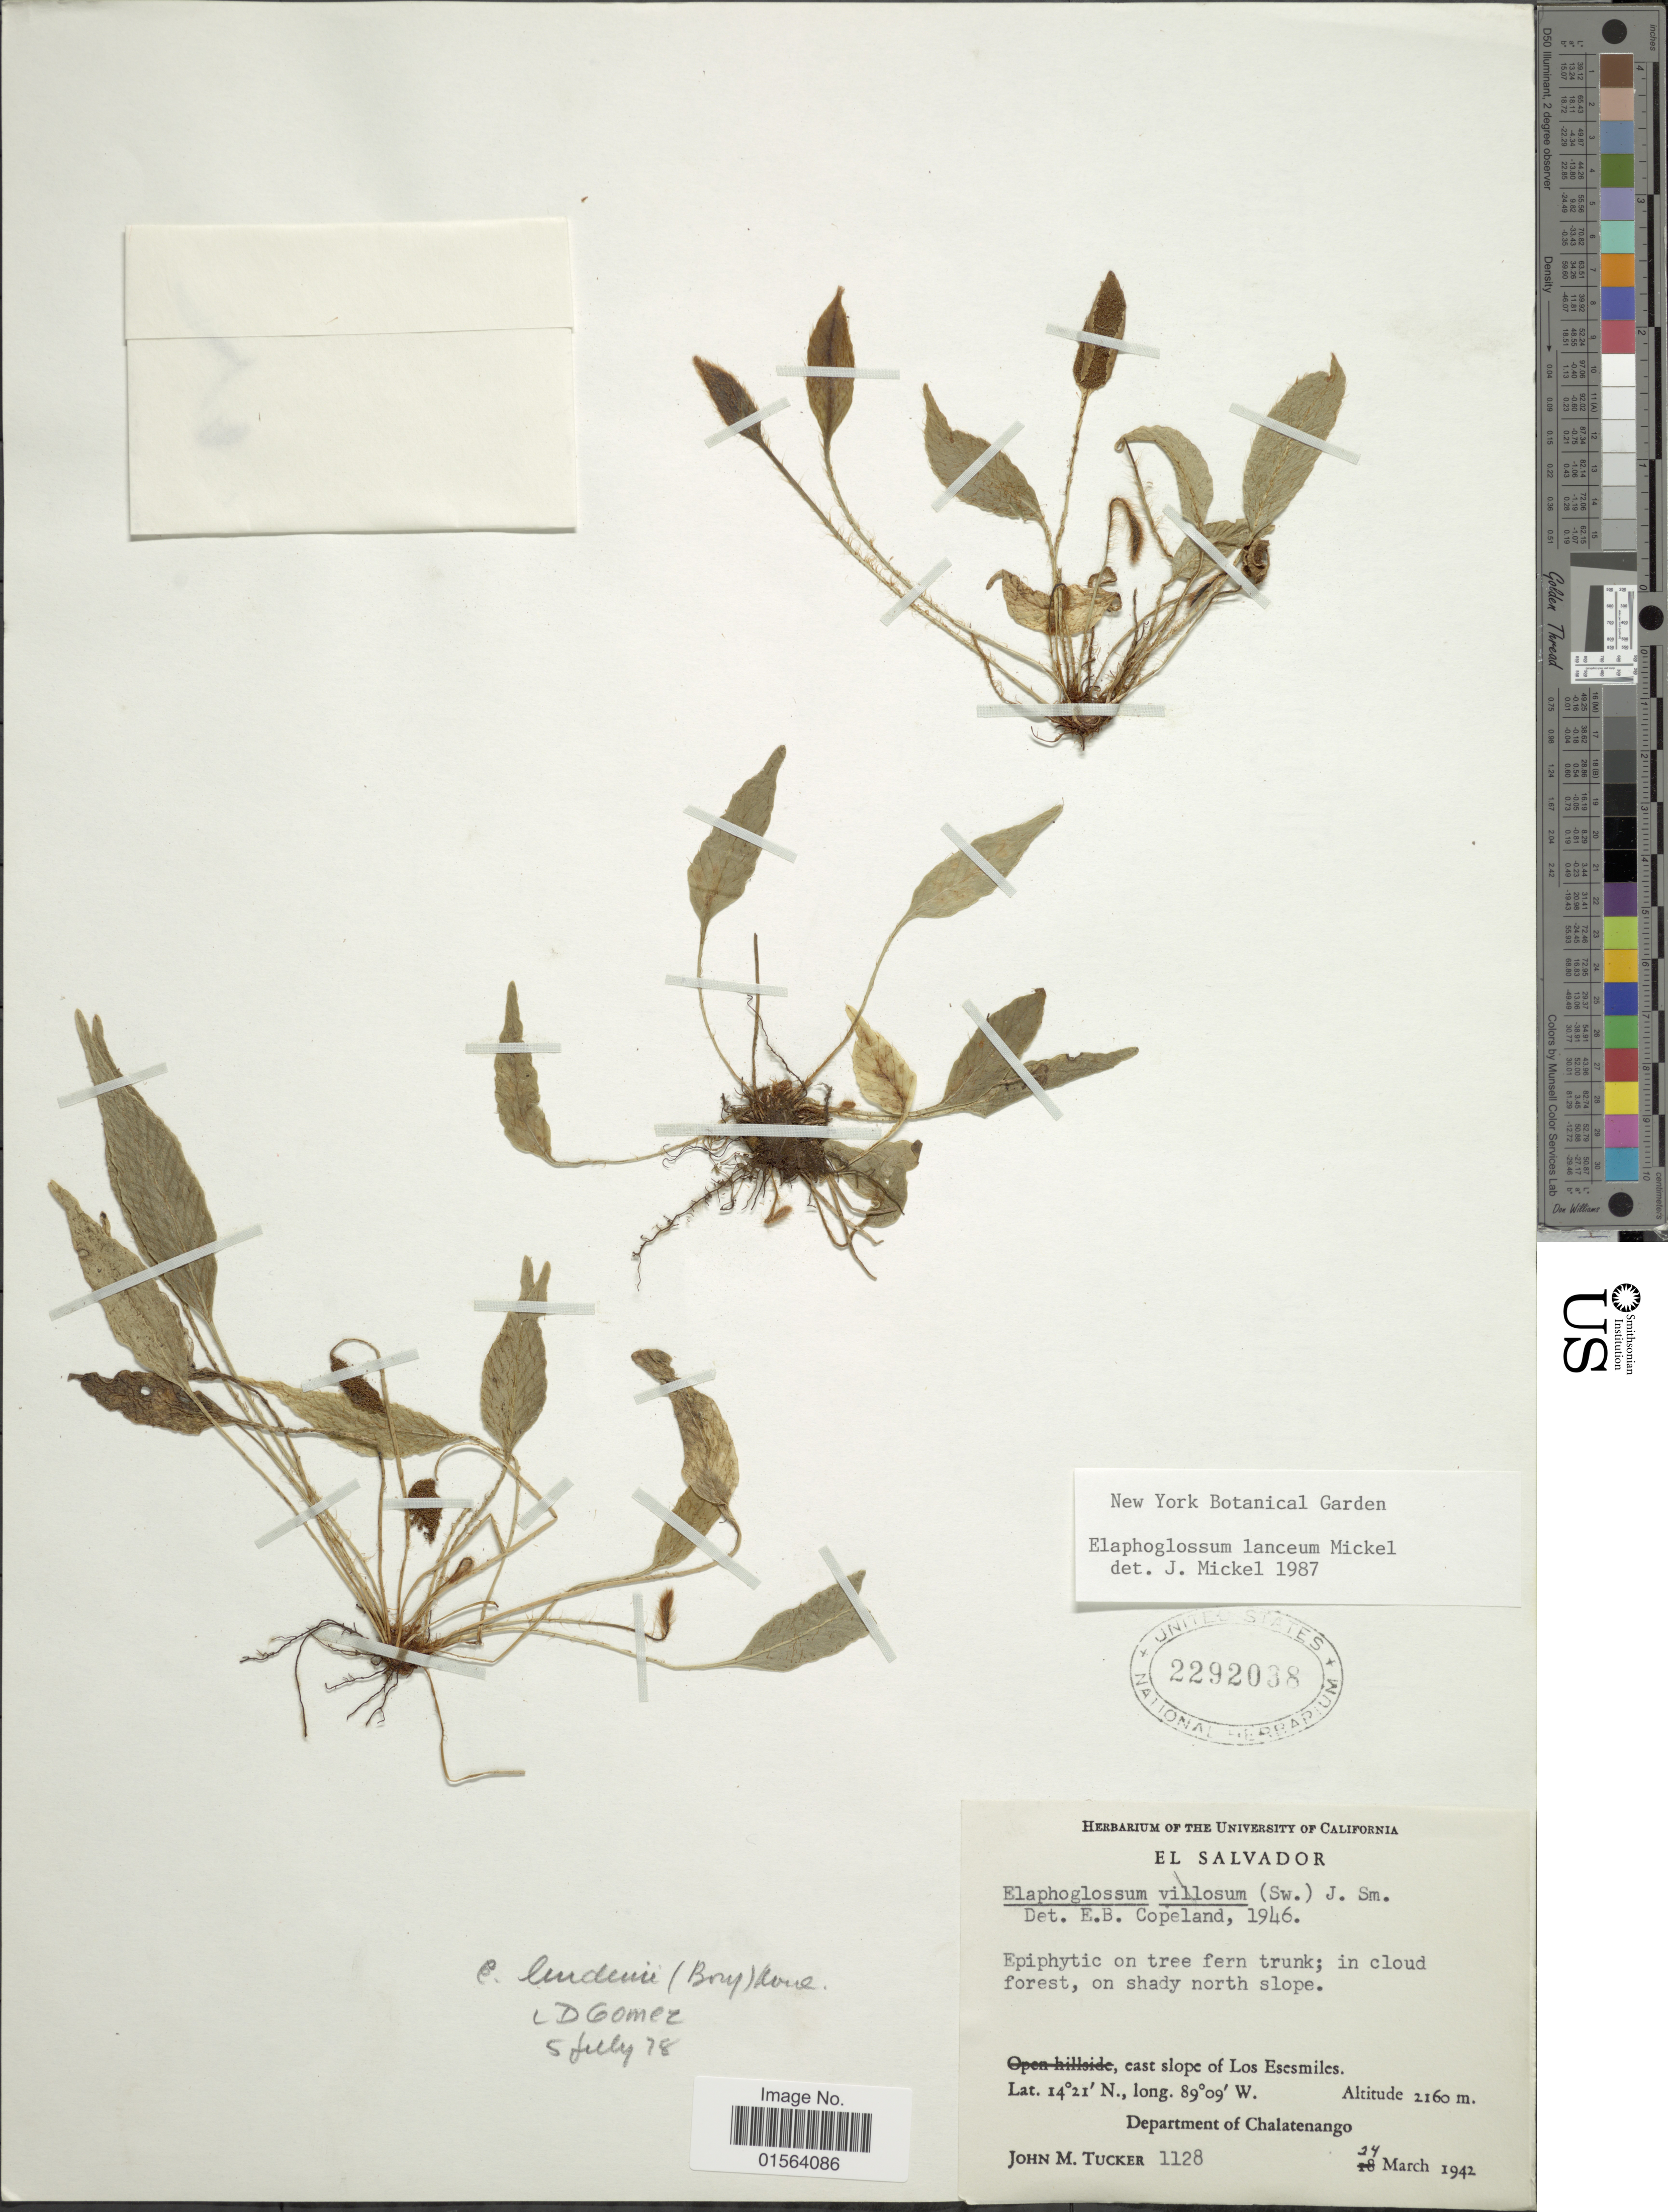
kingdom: Plantae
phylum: Tracheophyta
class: Polypodiopsida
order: Polypodiales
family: Dryopteridaceae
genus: Elaphoglossum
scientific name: Elaphoglossum lanceum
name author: Mickel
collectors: J. M. Tucker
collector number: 1128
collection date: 1942-03-24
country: El Salvador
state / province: Chalatenango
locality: East slope of Los Esesmiles, Department of Chalatenango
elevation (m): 2160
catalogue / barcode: US 2292038